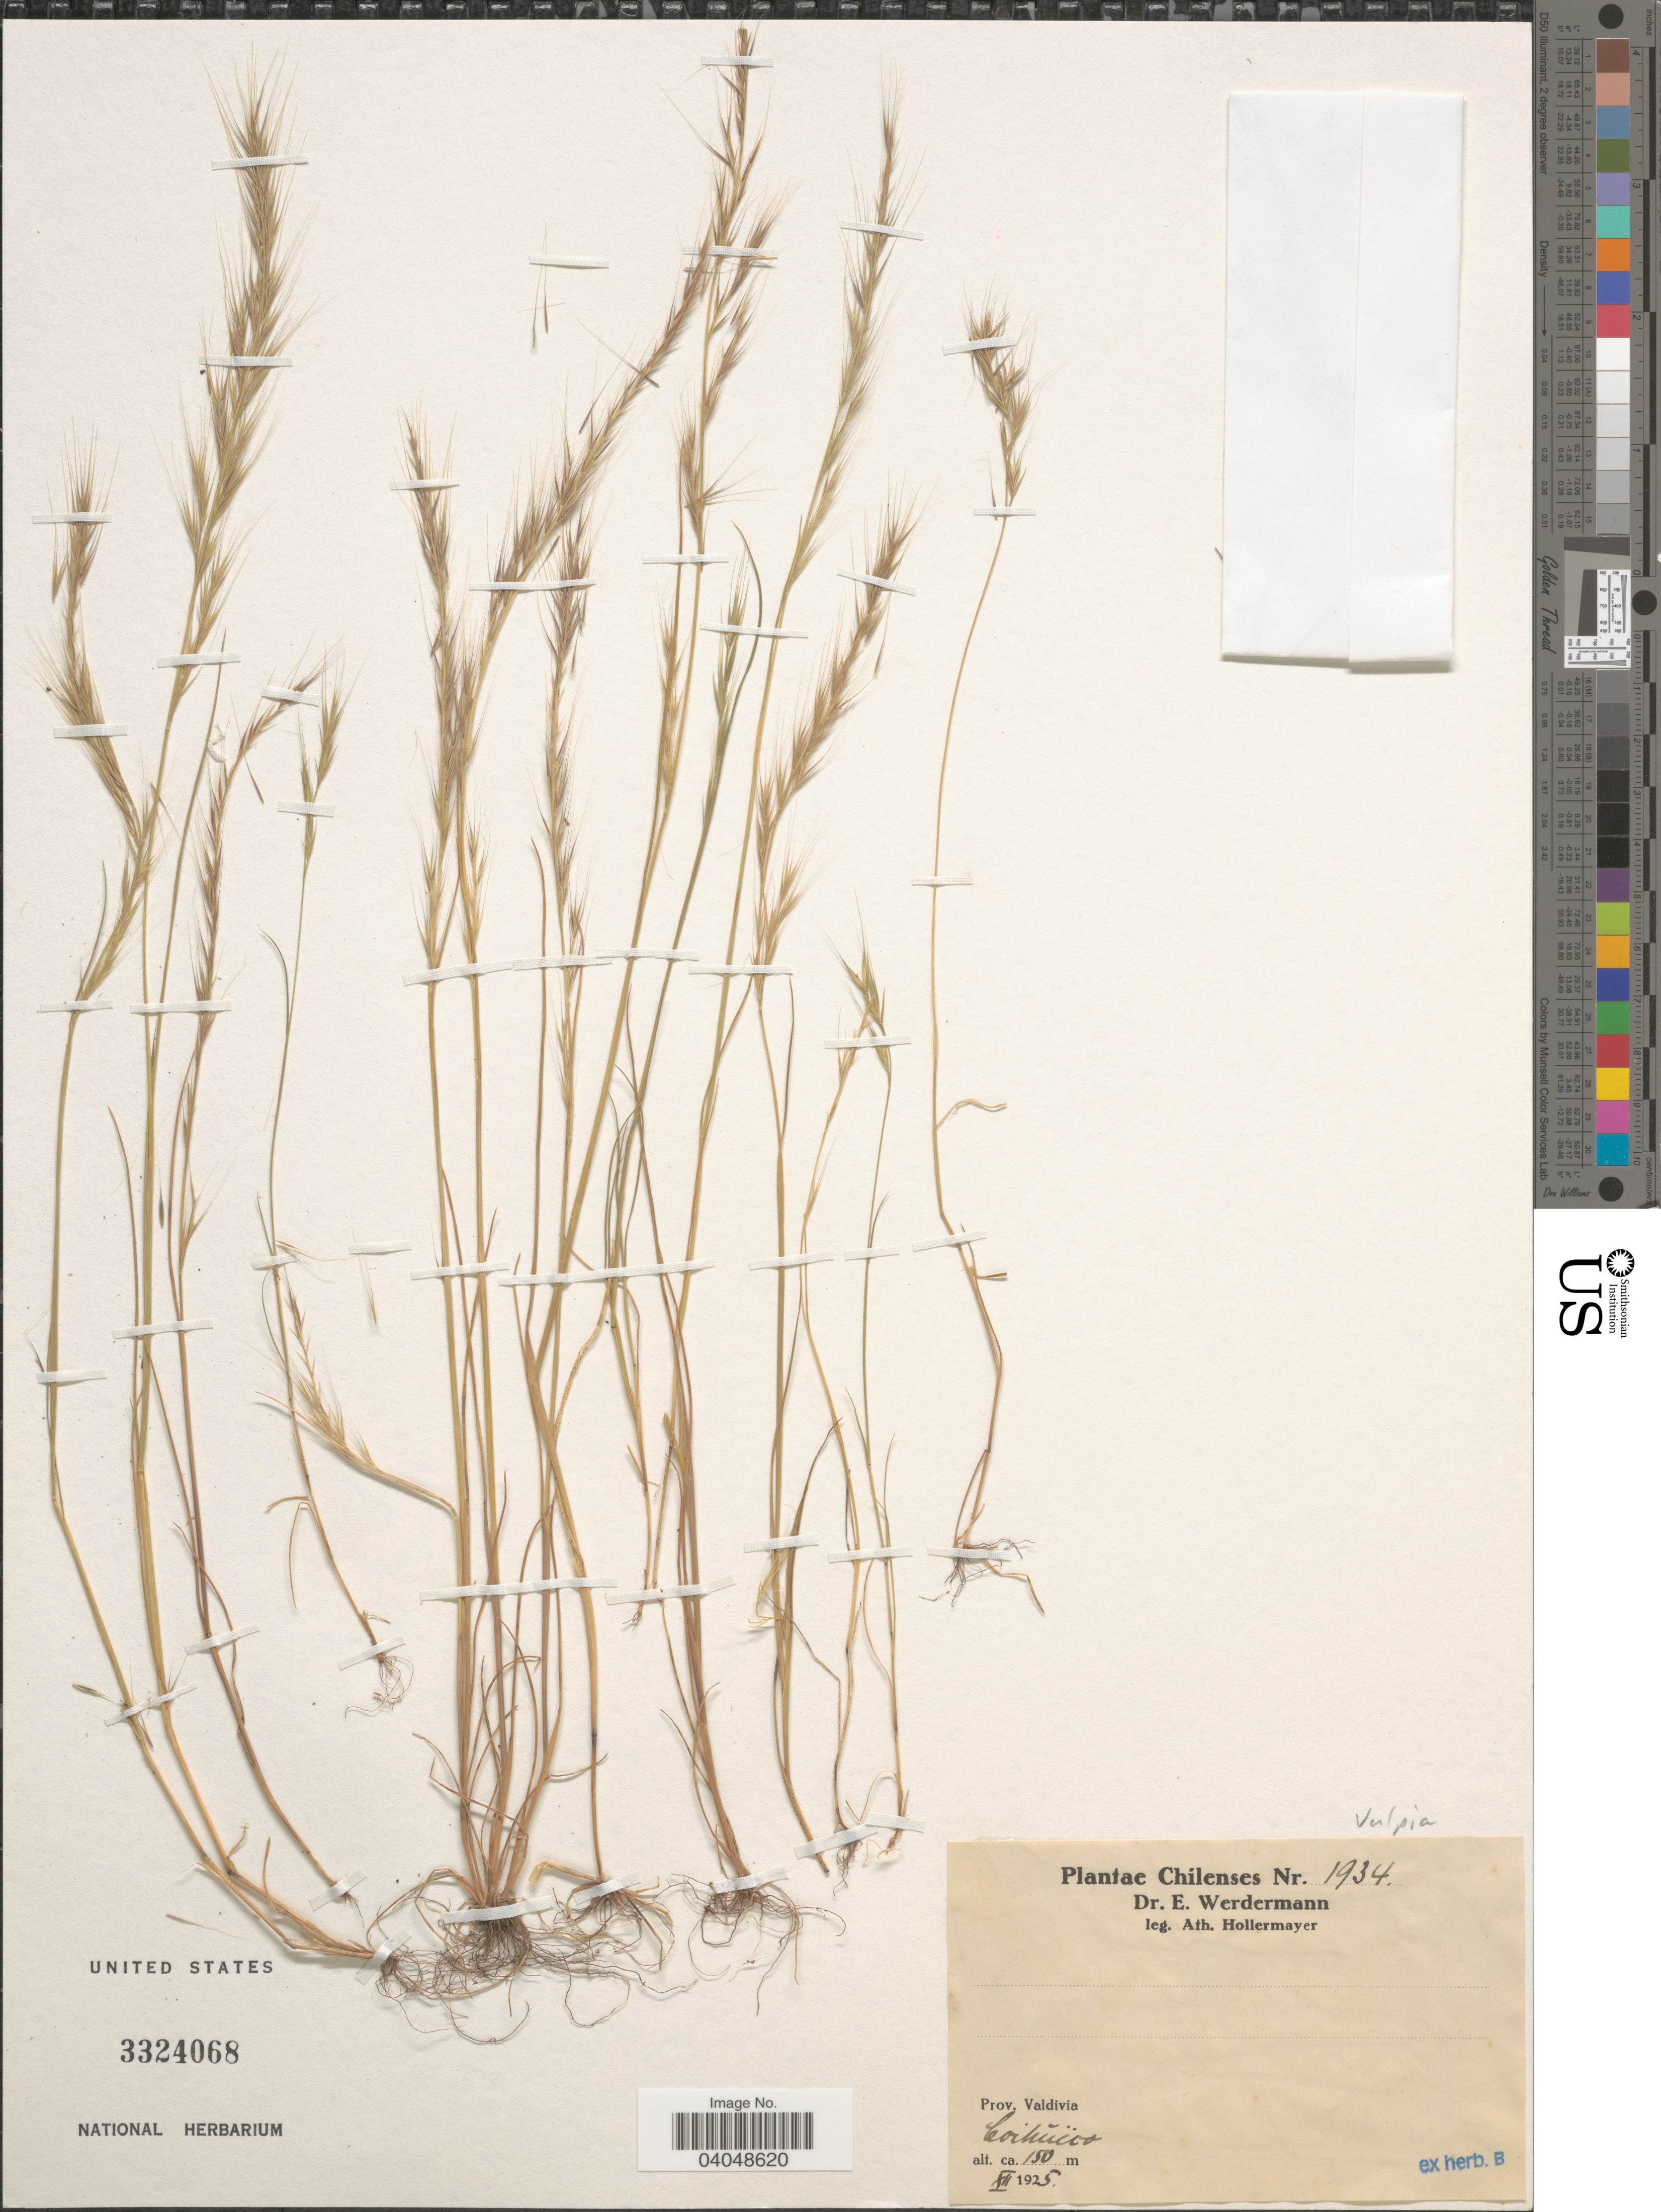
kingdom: Plantae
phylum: Tracheophyta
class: Liliopsida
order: Poales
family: Poaceae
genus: Festuca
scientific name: Festuca sp.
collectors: A. Hollermayer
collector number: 1934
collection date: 1925-12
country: Chile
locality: Prov. Valdivia. Coihueco.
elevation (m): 150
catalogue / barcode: US 3324068